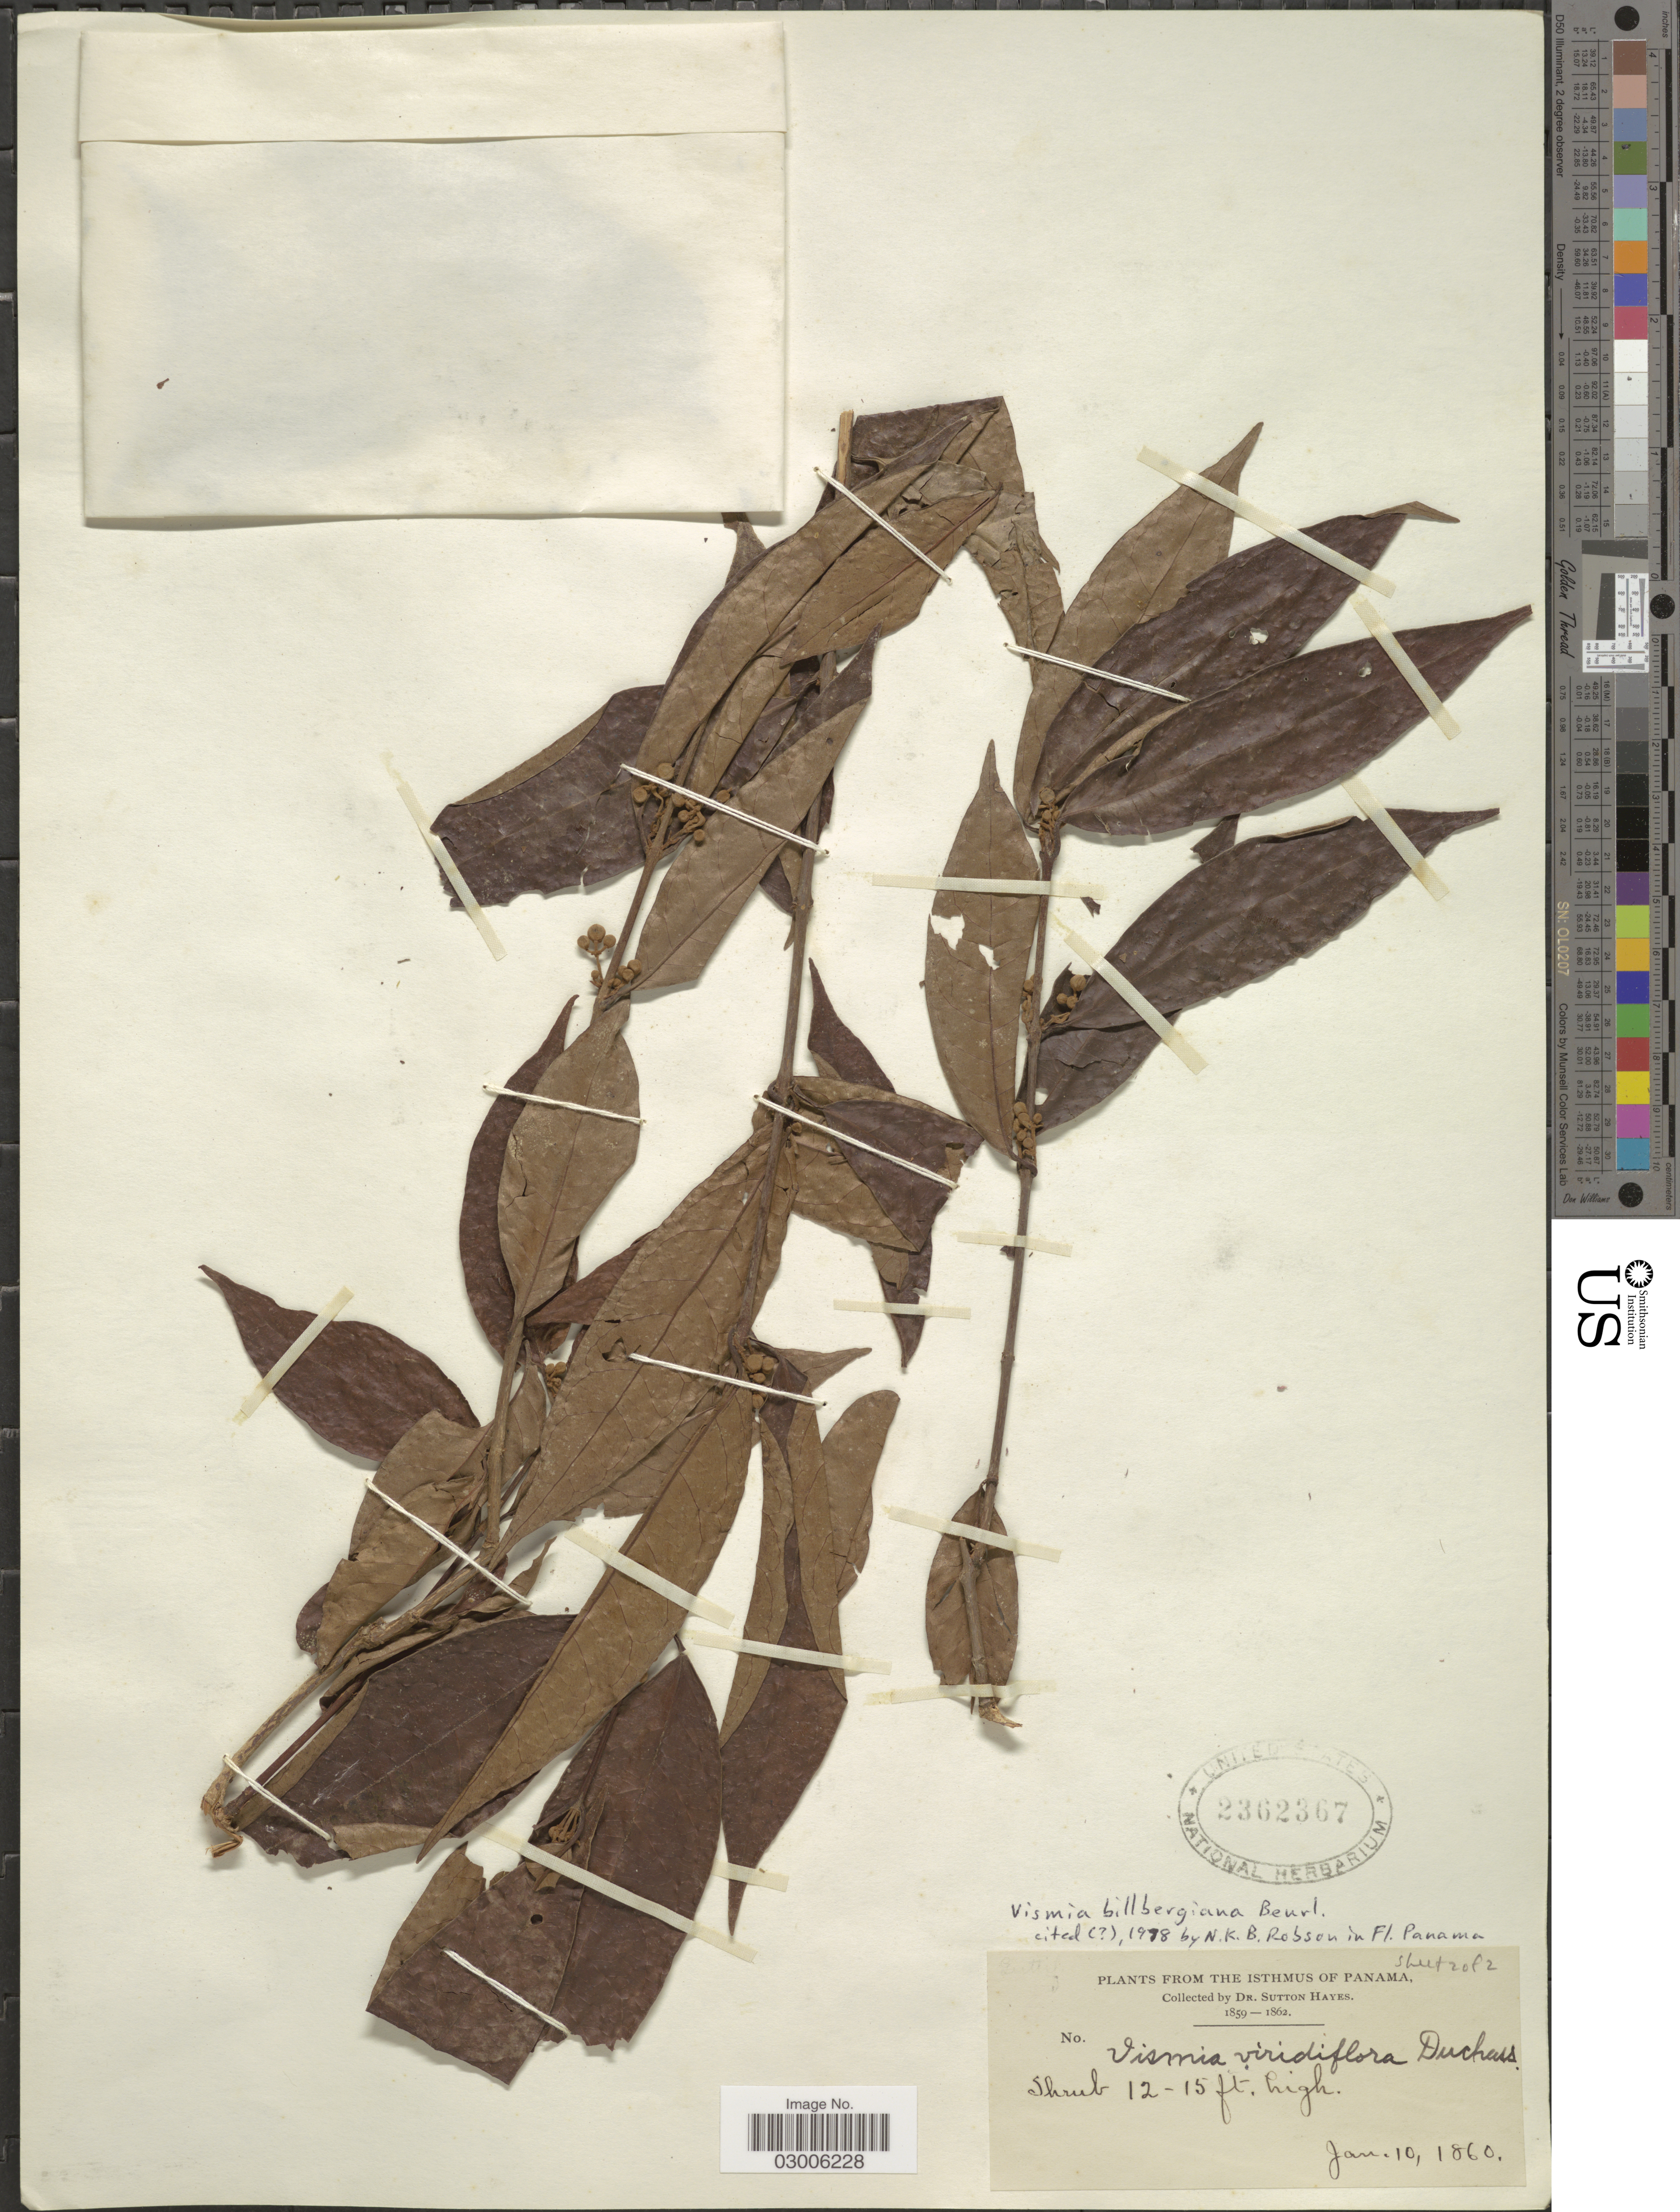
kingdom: Plantae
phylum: Tracheophyta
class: Magnoliopsida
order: Malpighiales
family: Hypericaceae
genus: Vismia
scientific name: Vismia billbergiana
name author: Beurl.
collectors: S. Hayes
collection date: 1860-01-10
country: Panama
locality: The Isthmus of Panama.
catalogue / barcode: US 2362367